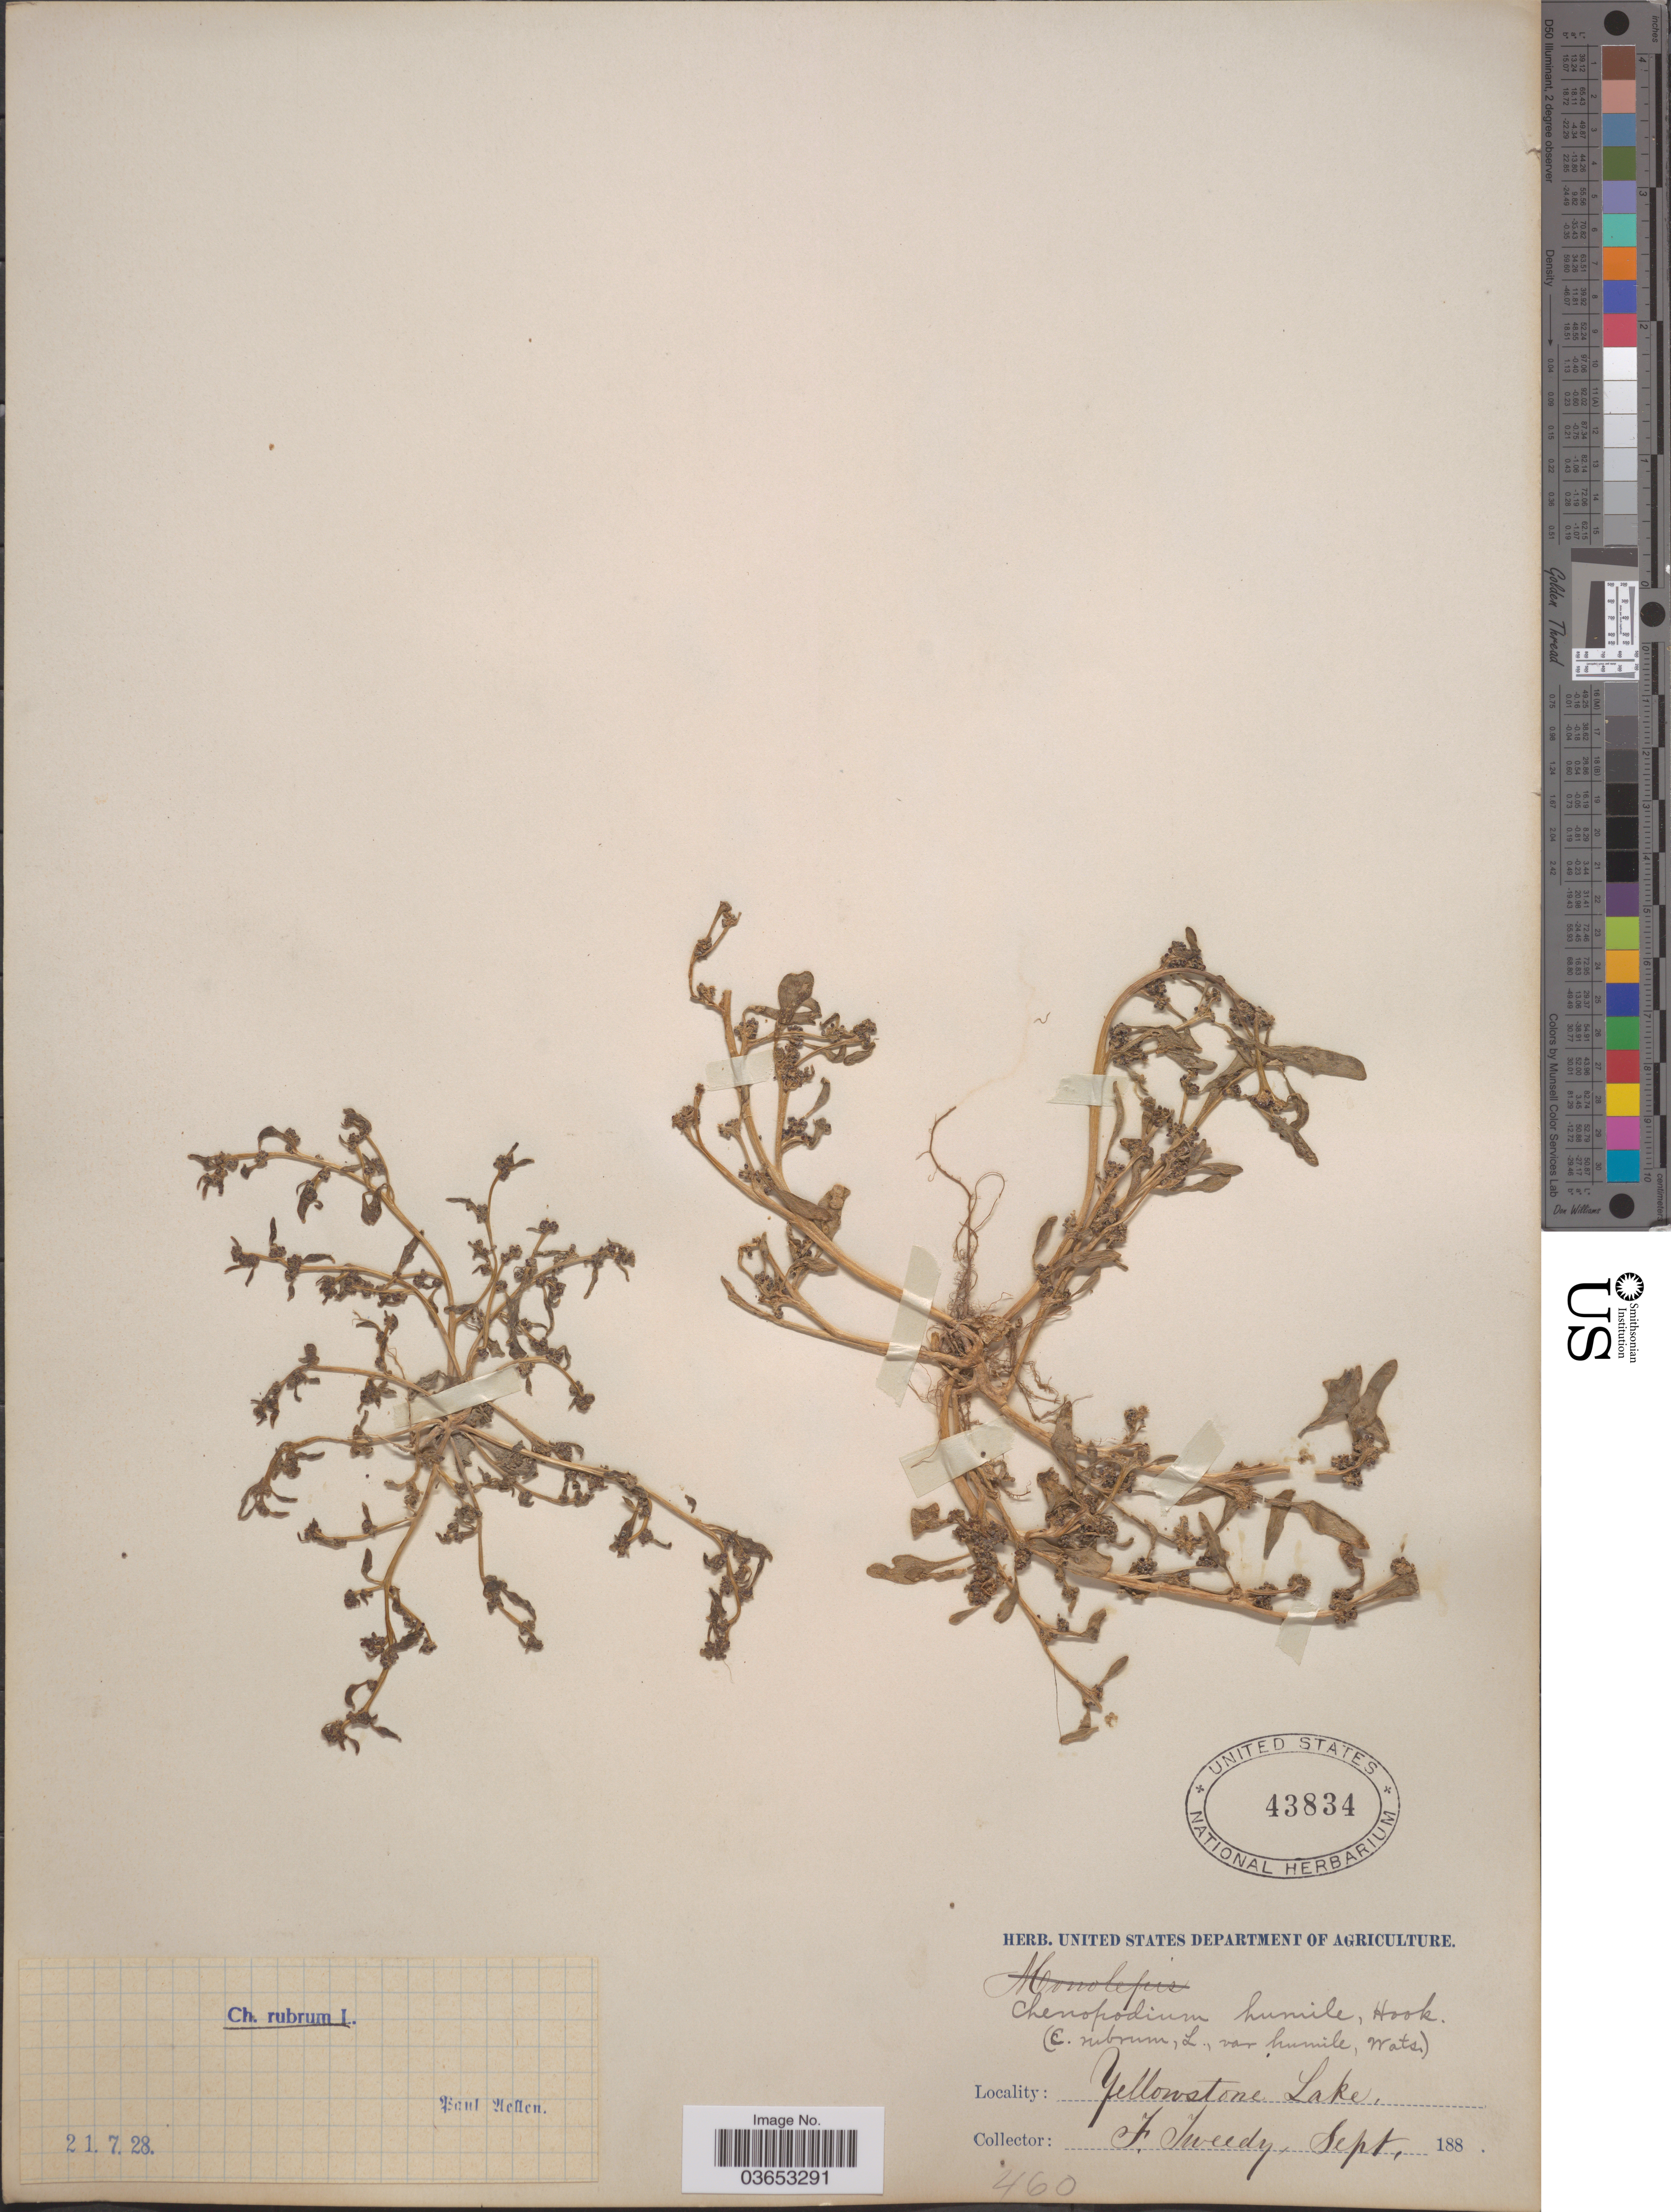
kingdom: Plantae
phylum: Tracheophyta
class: Magnoliopsida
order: Caryophyllales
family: Amaranthaceae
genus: Chenopodium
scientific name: Chenopodium humile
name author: Hook.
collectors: F. Tweedy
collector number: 460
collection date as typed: Sept, 188.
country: United States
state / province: Wyoming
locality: Yellowstone Lake.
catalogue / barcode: US 43834